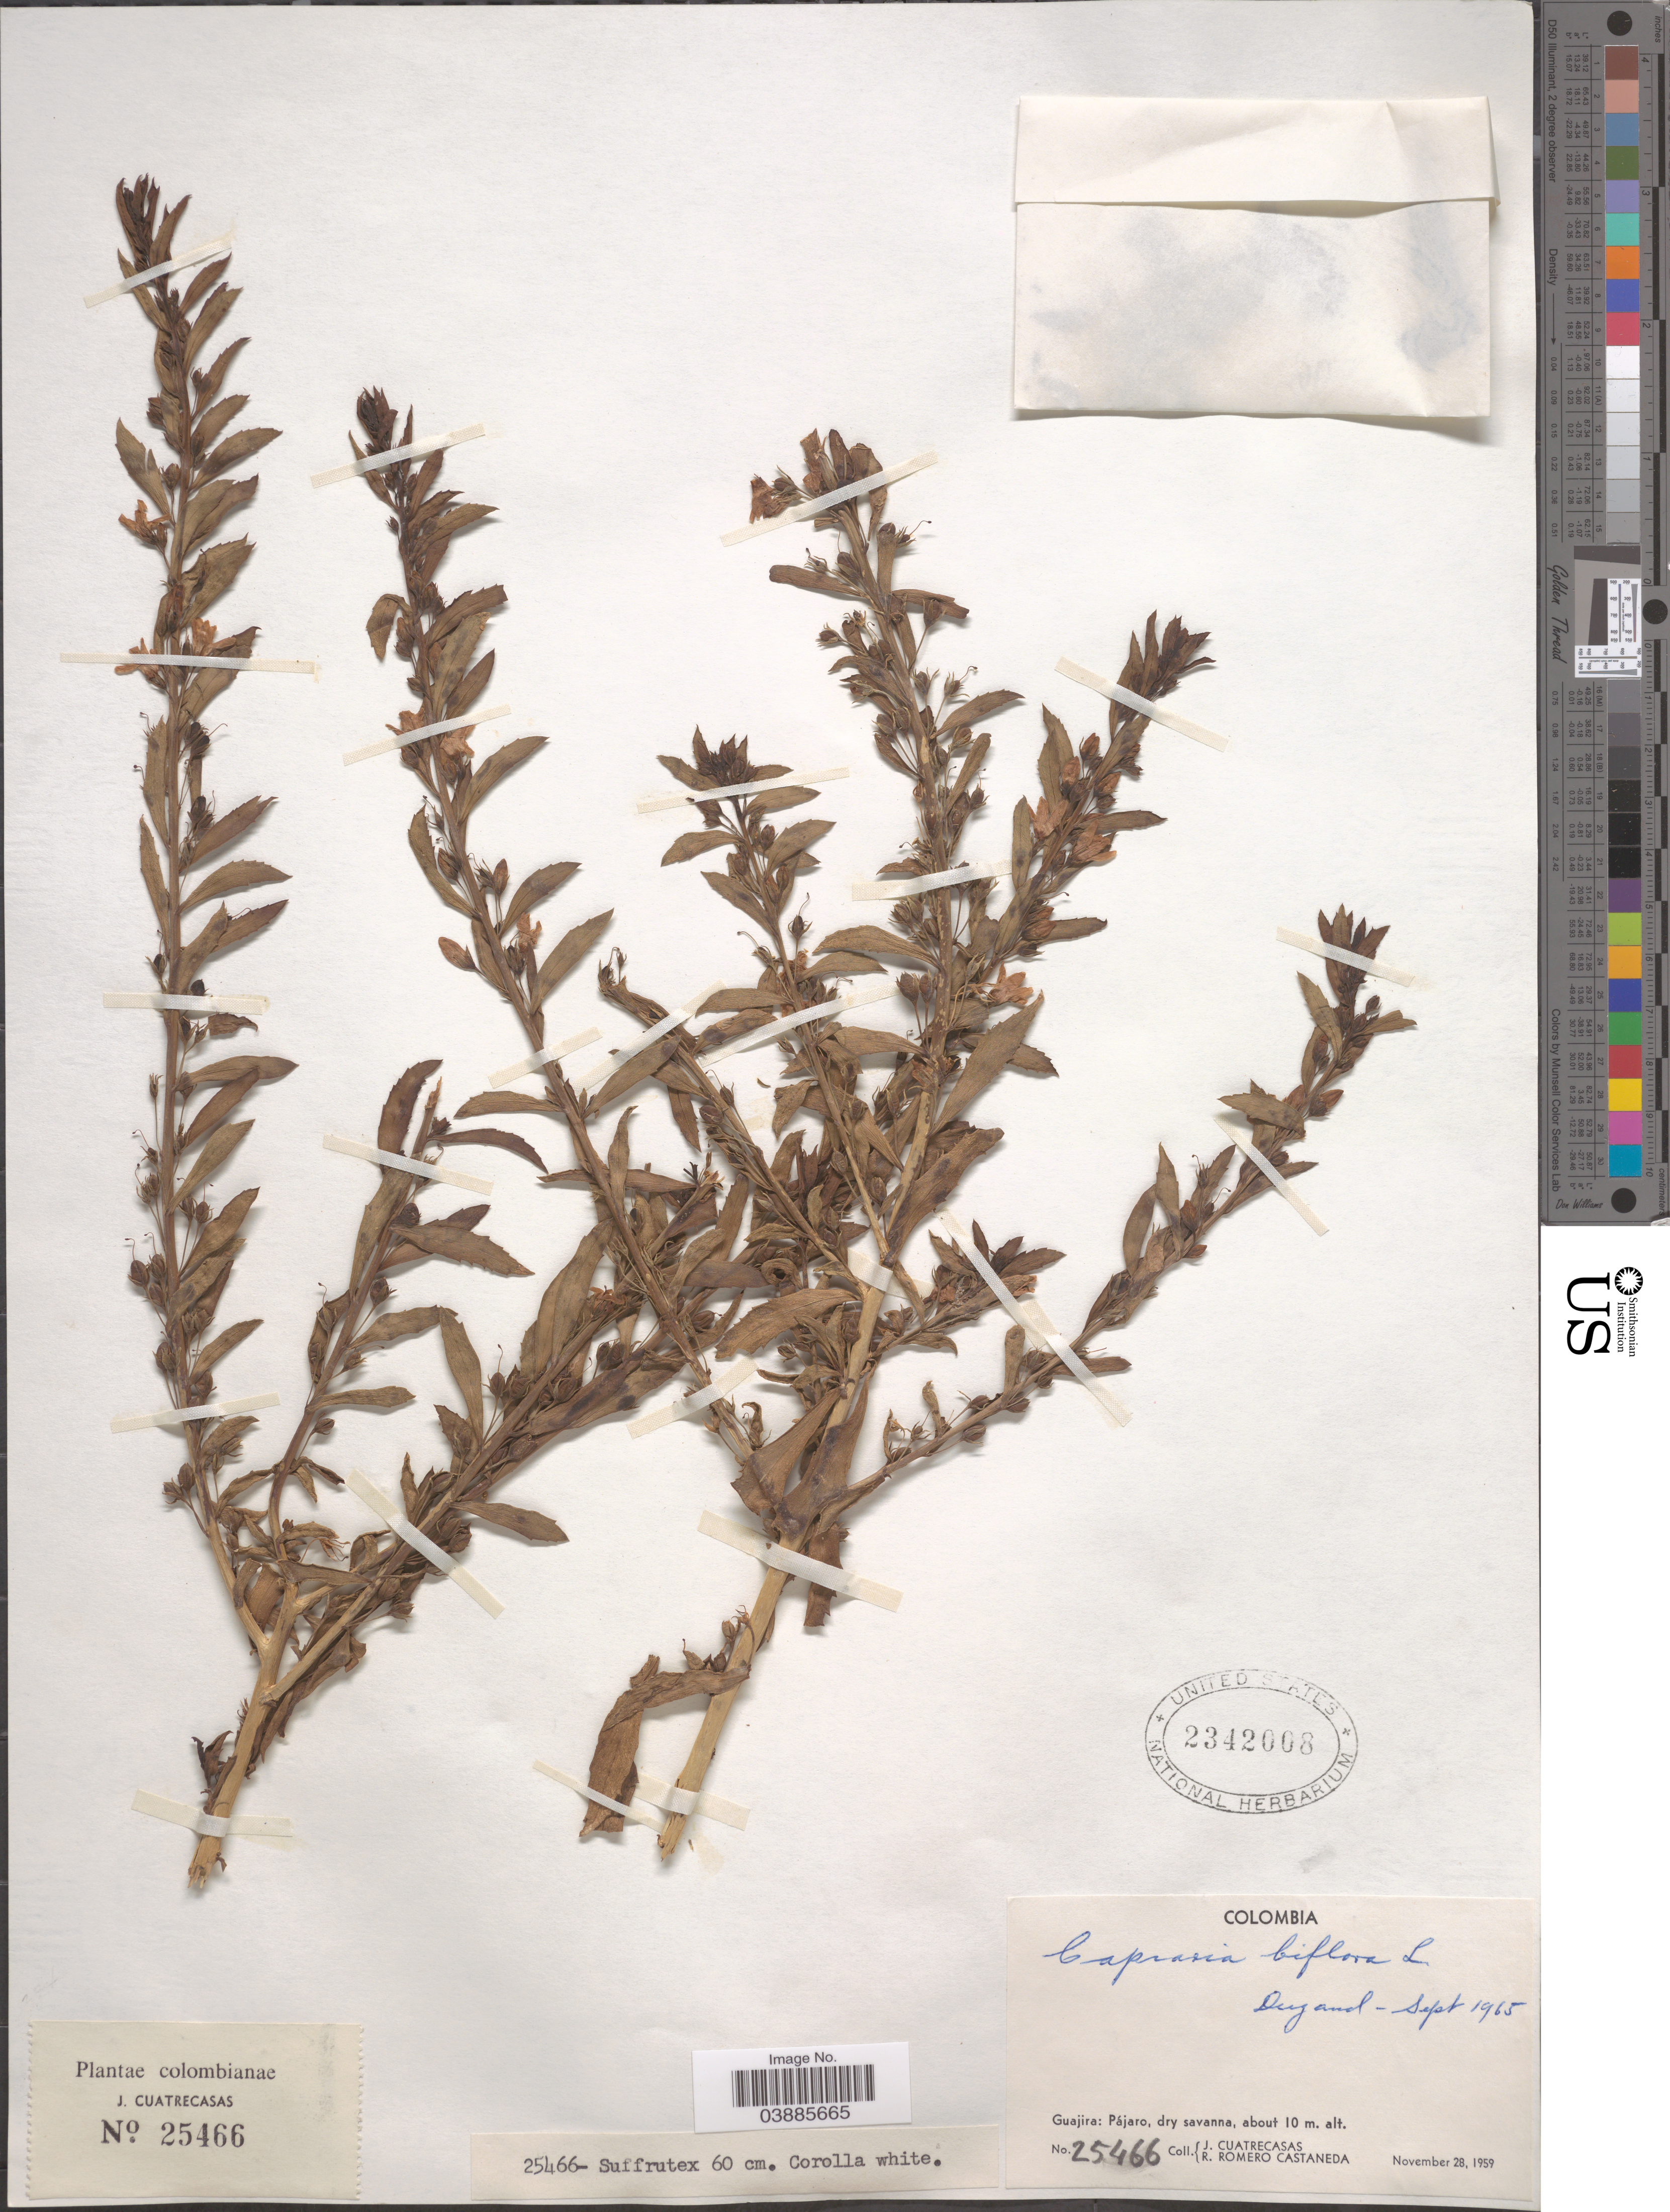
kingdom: Plantae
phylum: Tracheophyta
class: Magnoliopsida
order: Lamiales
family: Scrophulariaceae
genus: Capraria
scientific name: Capraria biflora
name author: L.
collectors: J. Cuatrecasas & R. Romero Castañeda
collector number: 25466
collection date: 1959-11-28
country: Colombia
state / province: La Guajira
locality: Guajira: Pájaro.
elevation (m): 10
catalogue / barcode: US 2342008